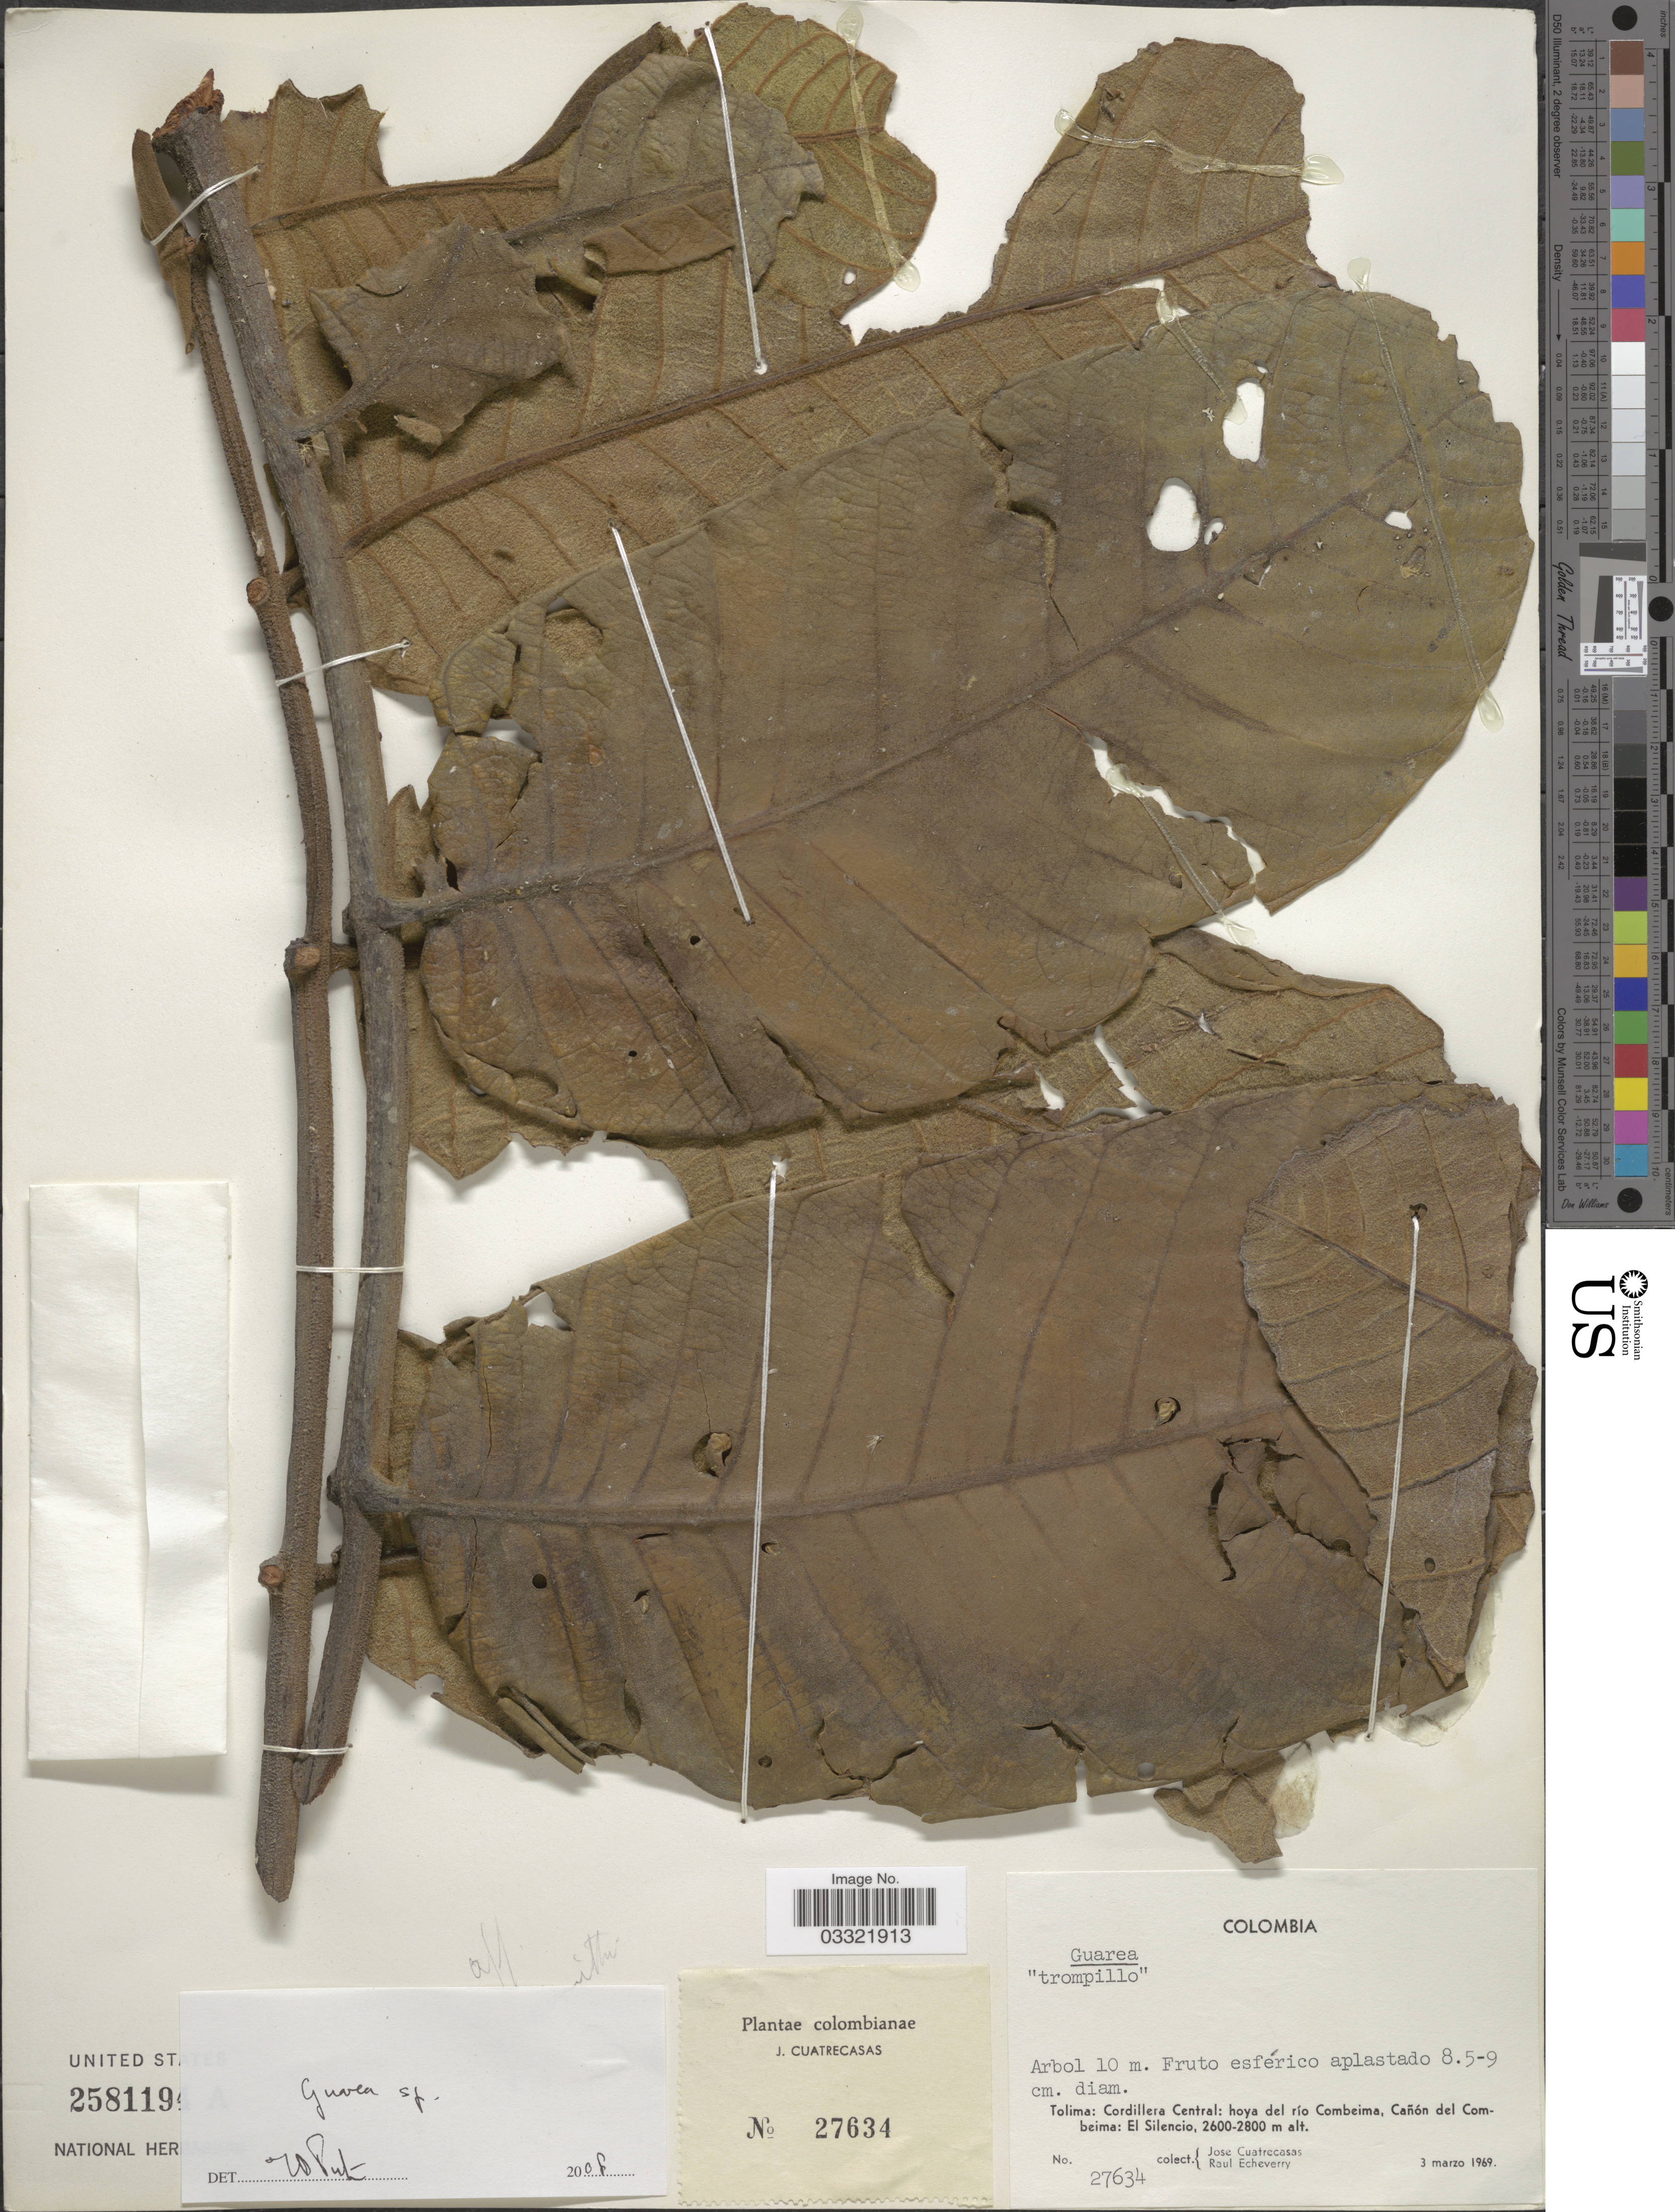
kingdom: Plantae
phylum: Tracheophyta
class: Magnoliopsida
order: Sapindales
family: Meliaceae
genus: Guarea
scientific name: Guarea sp.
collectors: J. Cuatrecasas & R. Echeverry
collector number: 27634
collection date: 1969-03-03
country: Colombia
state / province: Tolima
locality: Cordillera Central: hoya del río Combeima, Cañon del Combeima: El Silencio.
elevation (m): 2600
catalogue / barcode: US 2581194A